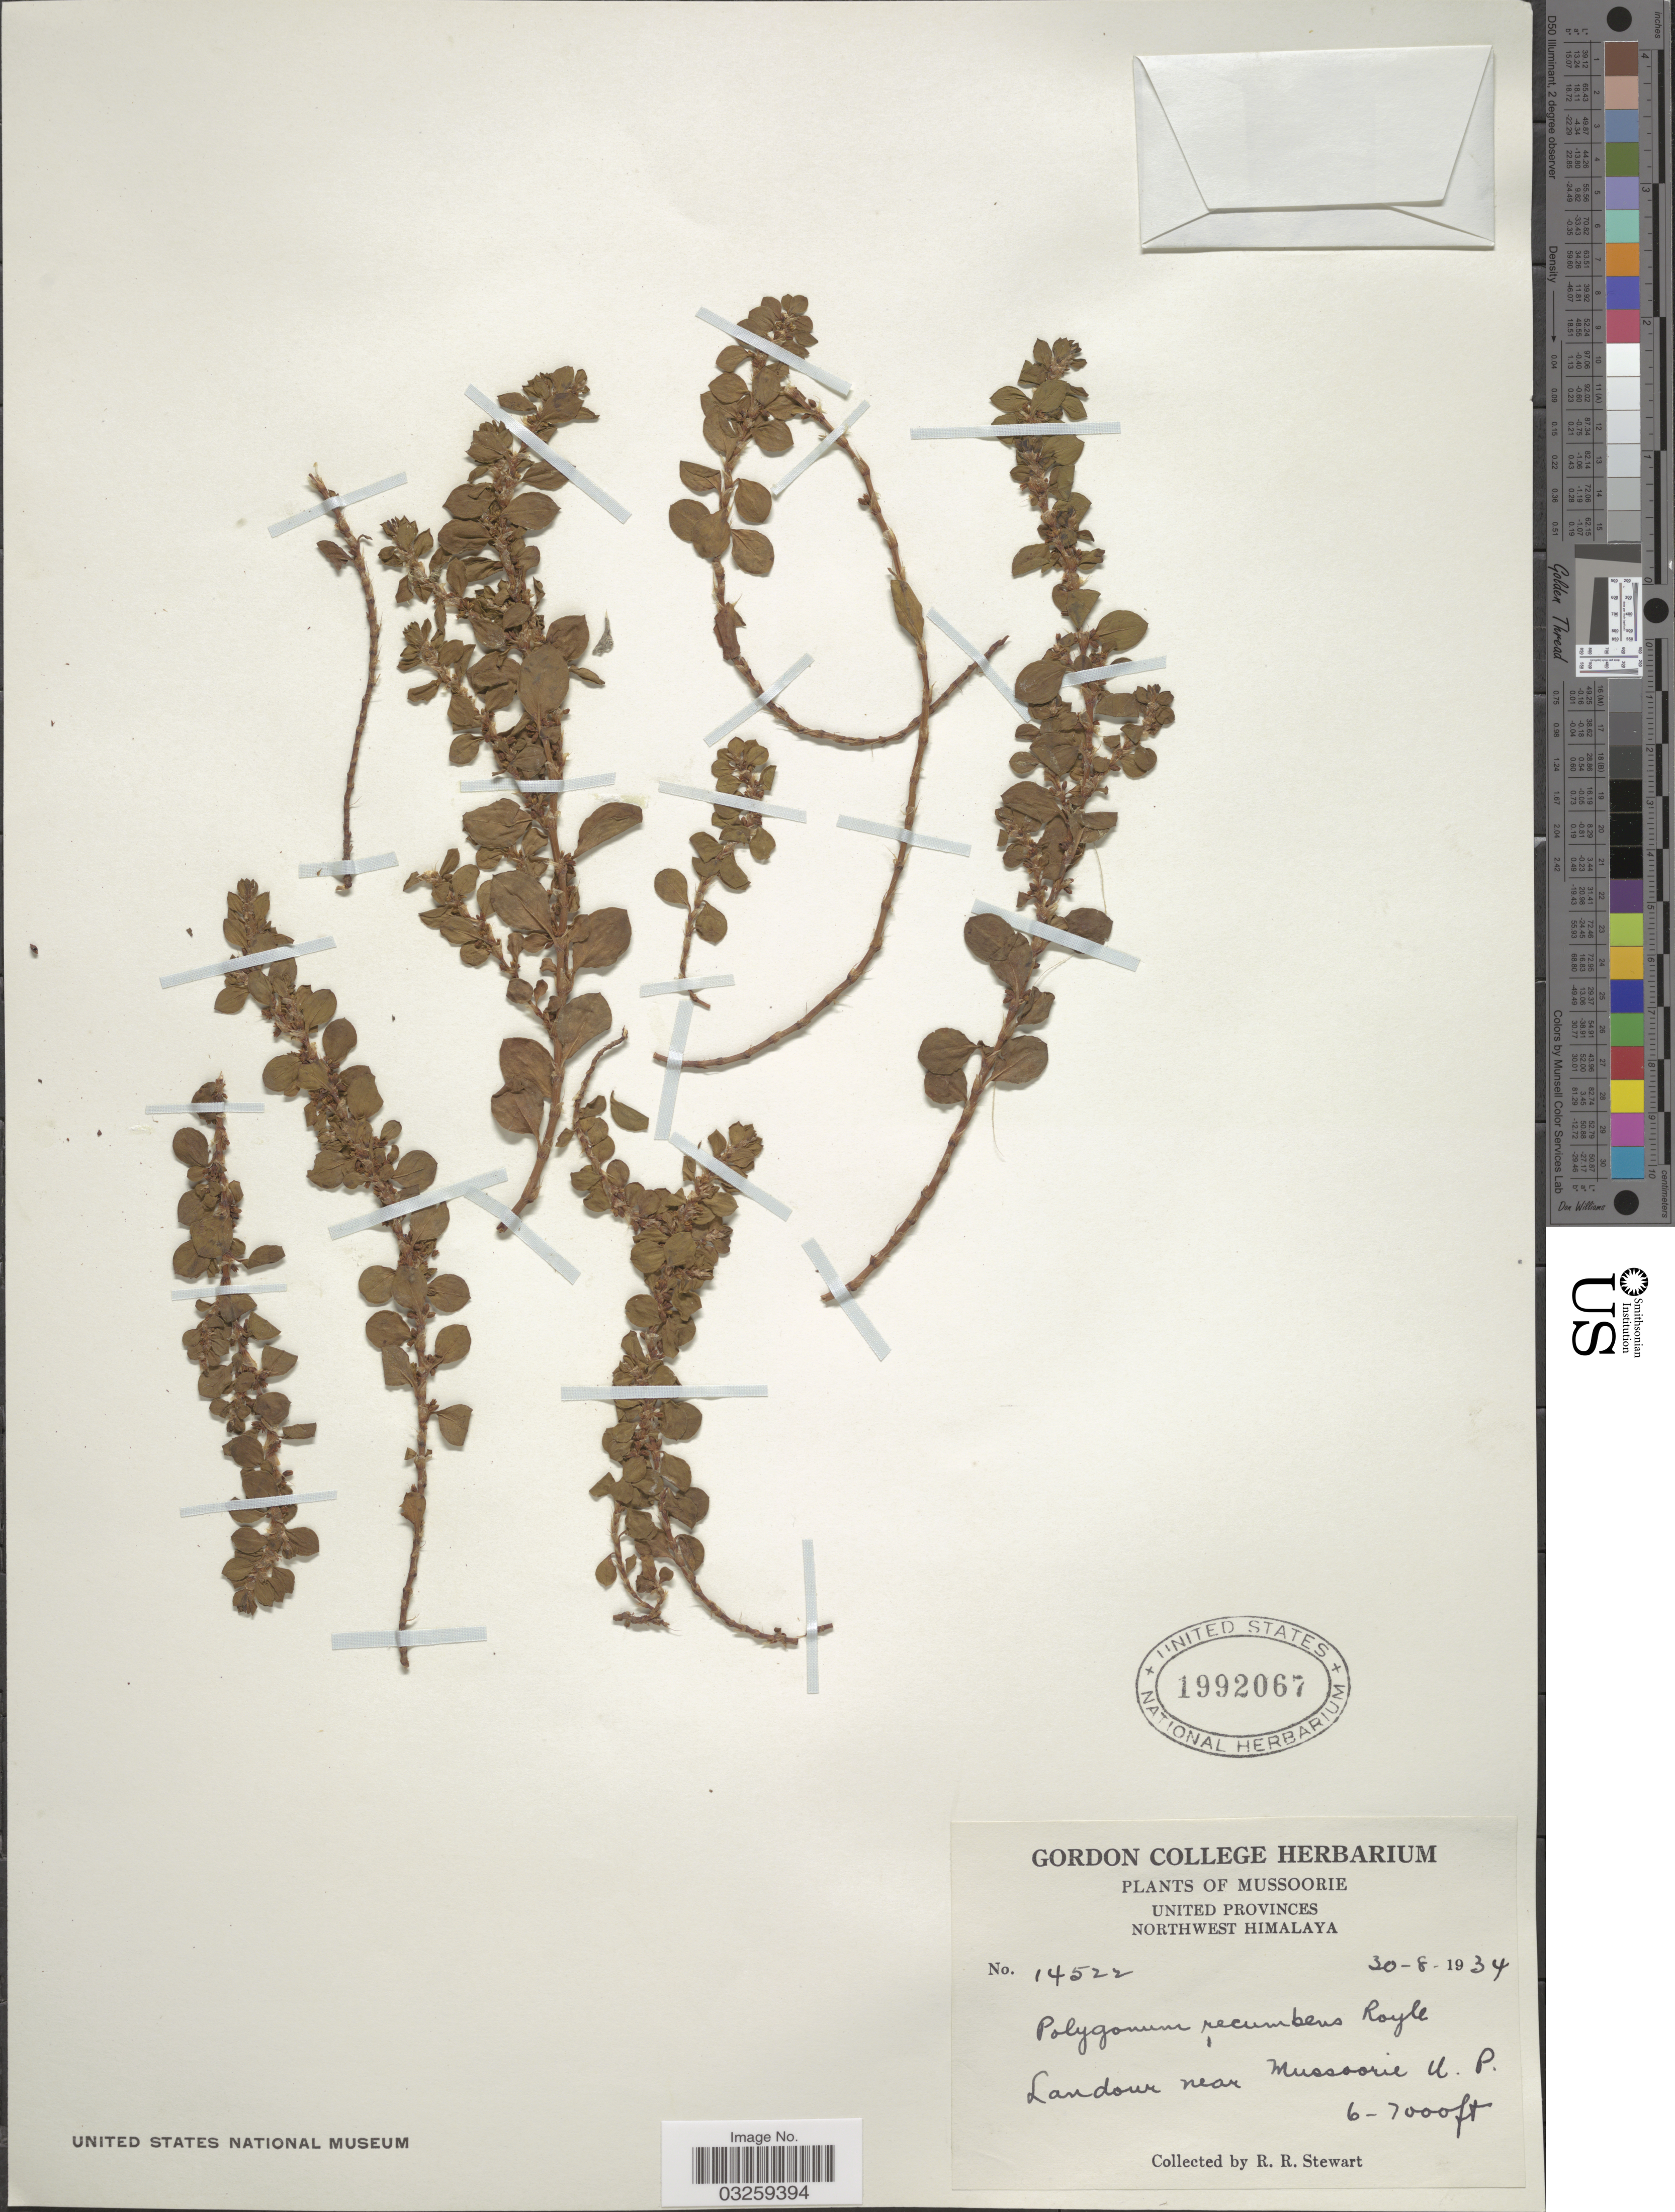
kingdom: Plantae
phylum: Tracheophyta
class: Magnoliopsida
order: Caryophyllales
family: Polygonaceae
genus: Polygonum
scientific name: Polygonum recumbens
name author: Royle ex Bab.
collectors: R. Stewart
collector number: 14522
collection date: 1934-08-30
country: India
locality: Mussoorie. United Provinces. Northwest Himalaya. Landour near Mussoorie U. P.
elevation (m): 1829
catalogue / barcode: US 1992067